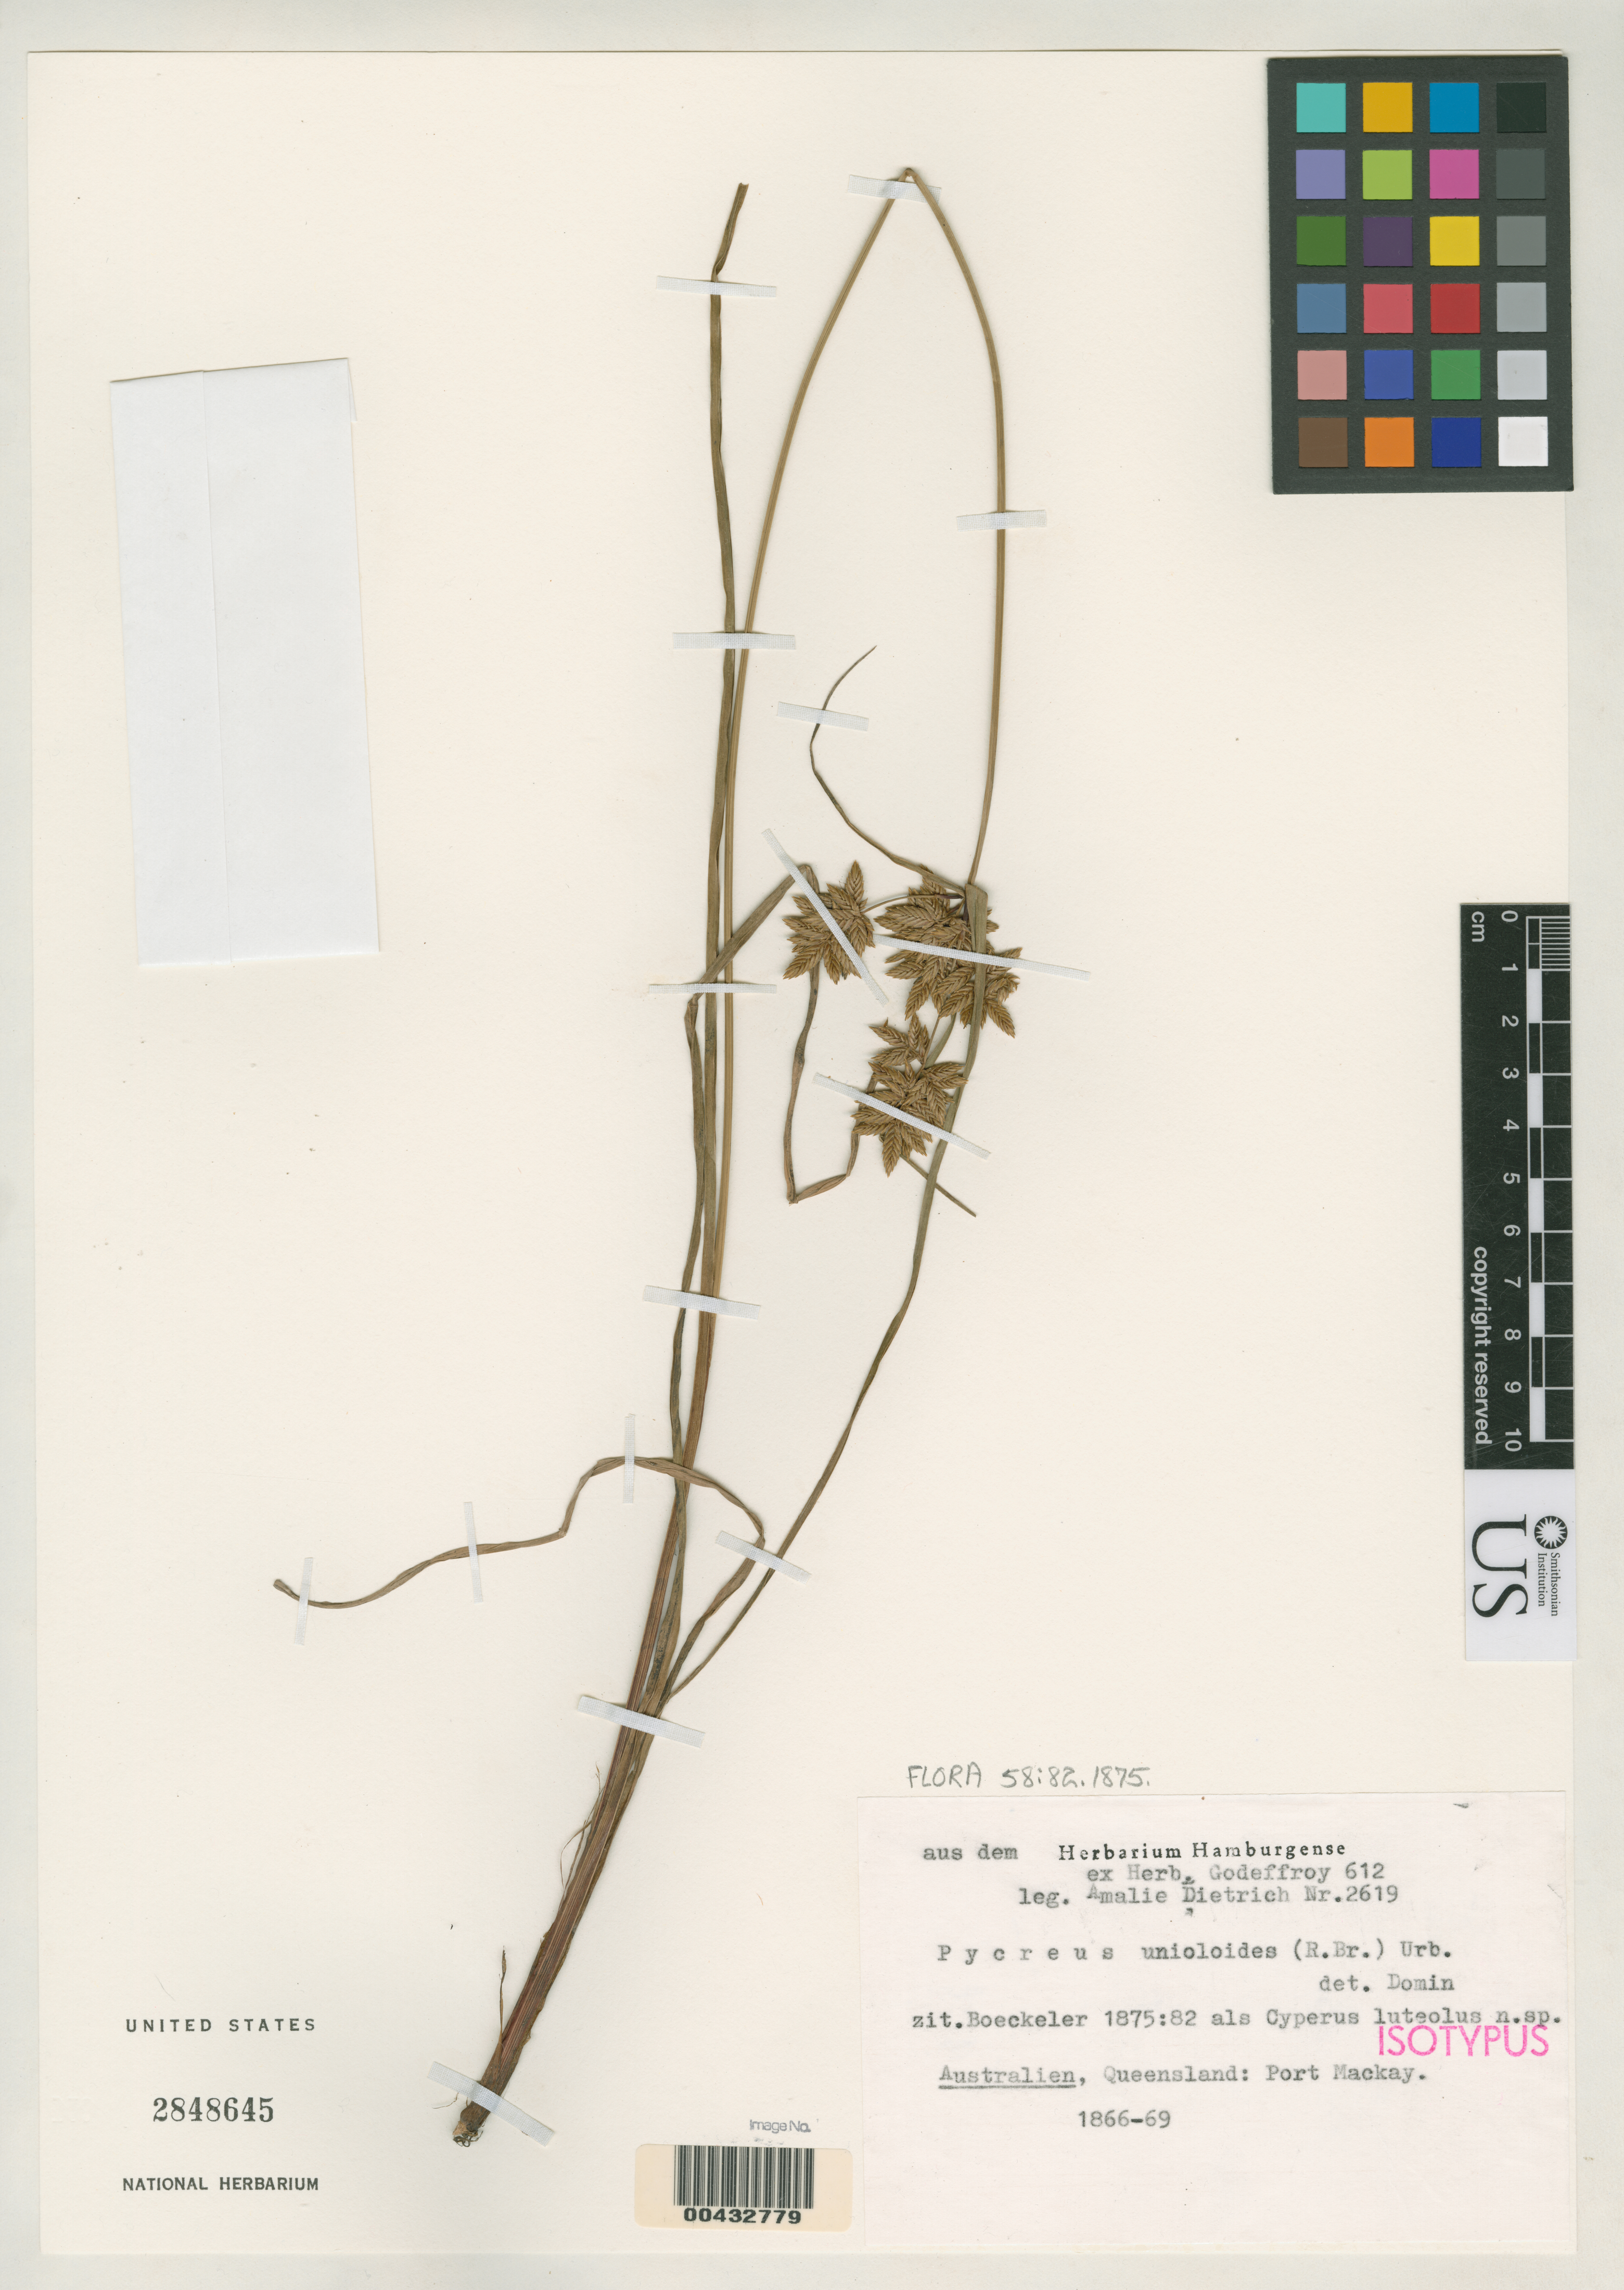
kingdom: Plantae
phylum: Tracheophyta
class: Liliopsida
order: Poales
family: Cyperaceae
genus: Cyperus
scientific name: Cyperus luteolus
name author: Boeckeler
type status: Isotype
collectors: J. O. Boeckeler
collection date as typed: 1866 to -- --- 1869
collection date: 1866/1869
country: Australia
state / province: Queensland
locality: Port Mackay.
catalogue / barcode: US 3848645